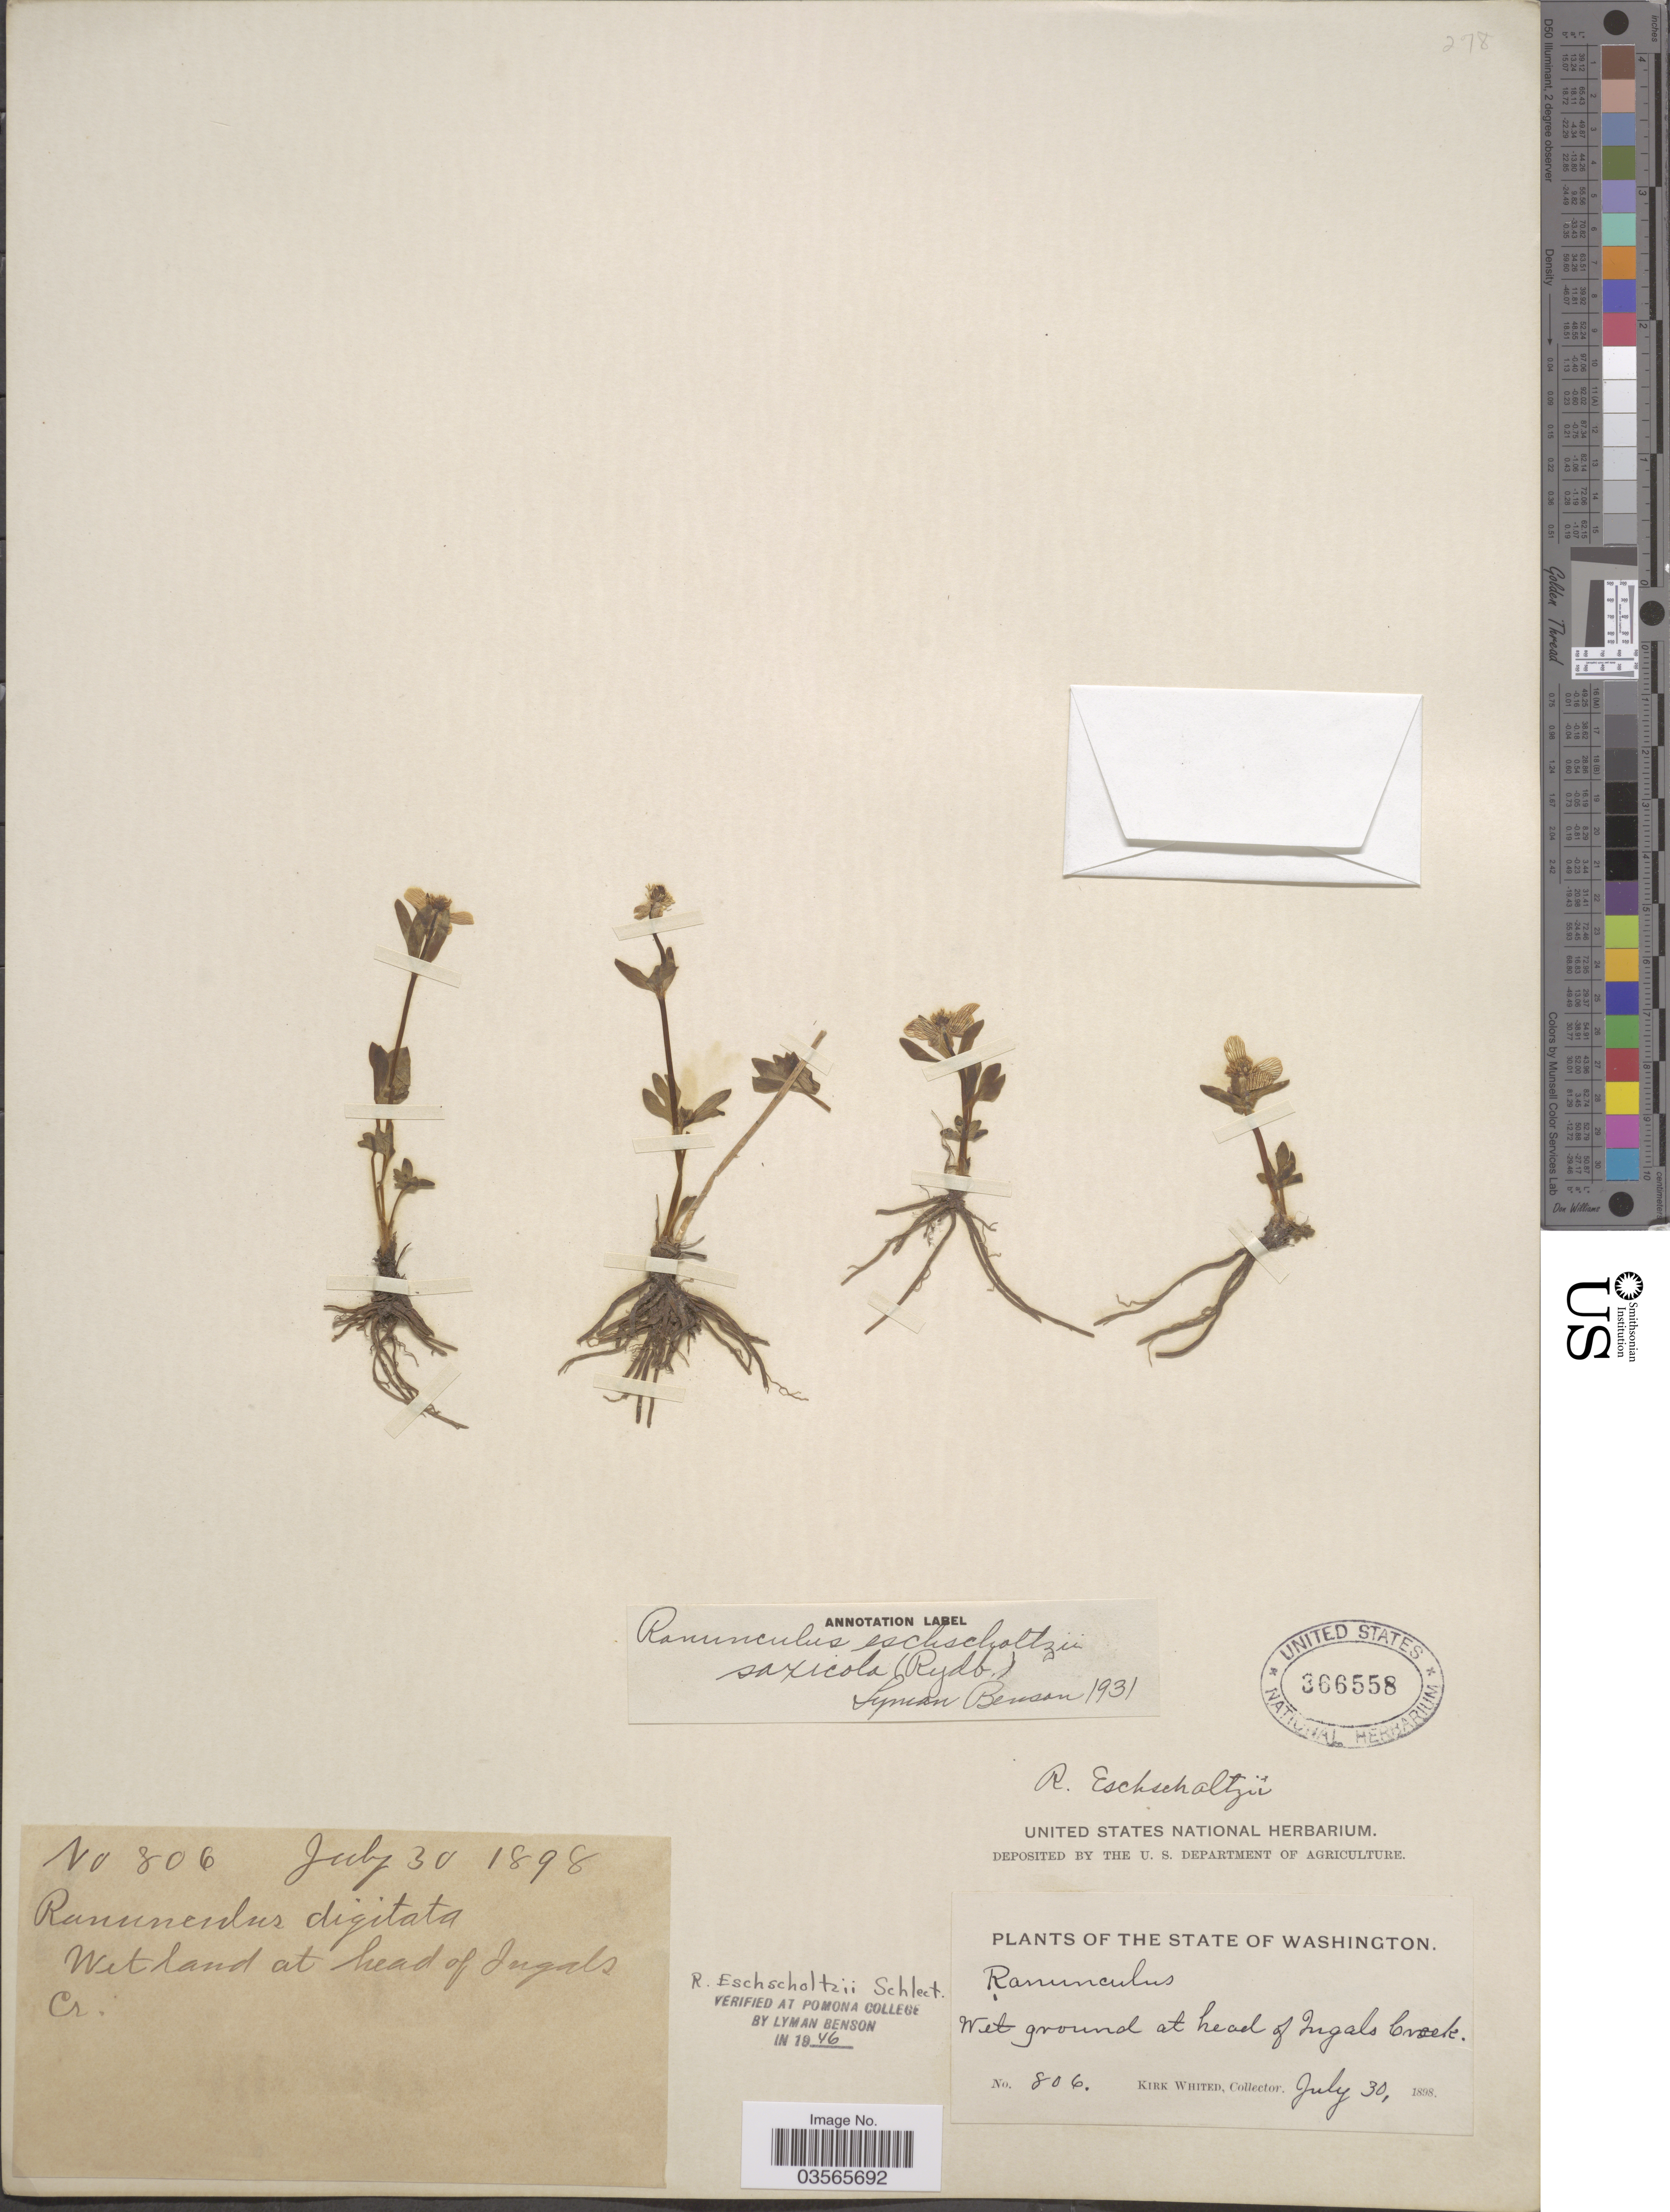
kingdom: Plantae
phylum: Tracheophyta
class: Magnoliopsida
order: Ranunculales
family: Ranunculaceae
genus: Ranunculus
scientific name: Ranunculus eschscholtzii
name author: Schltdl.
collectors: K. Whited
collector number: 806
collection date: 1898-07-30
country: United States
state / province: Washington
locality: Wet ground at head of Ingals Creek.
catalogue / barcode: US 366558